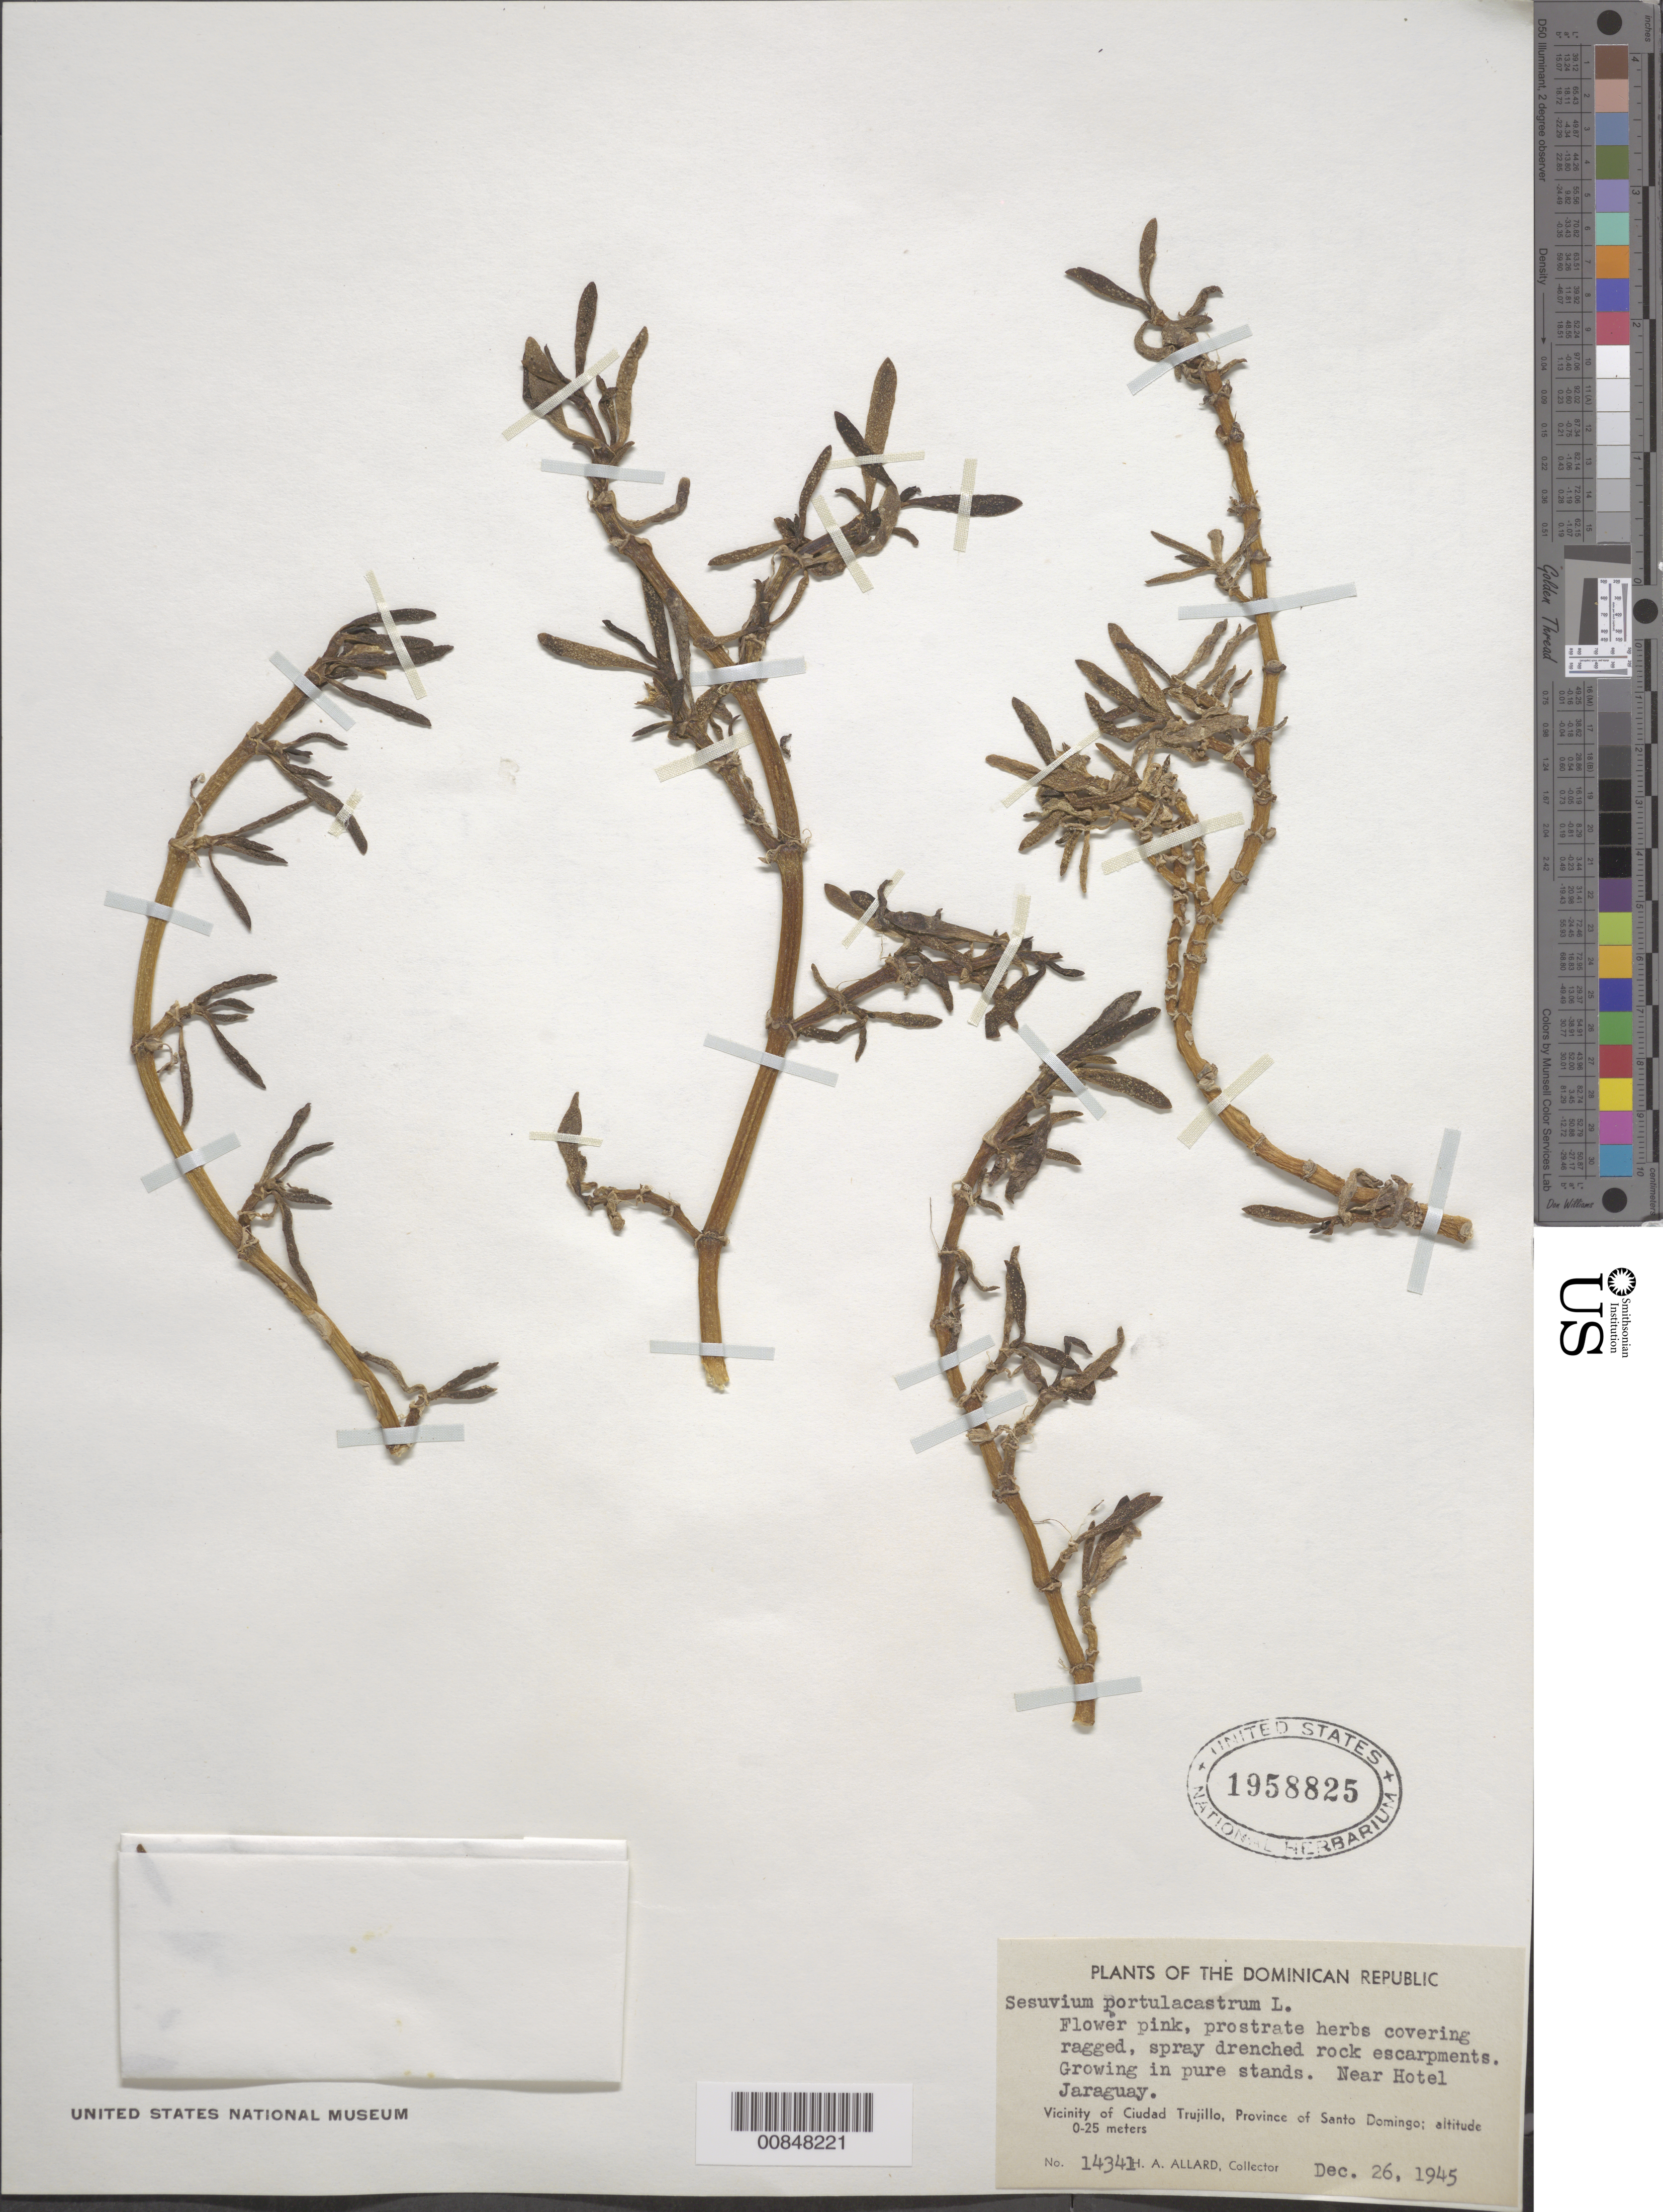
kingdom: Plantae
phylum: Tracheophyta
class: Magnoliopsida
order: Caryophyllales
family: Aizoaceae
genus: Sesuvium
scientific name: Sesuvium portulacastrum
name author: (L.) L.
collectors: H. A. Allard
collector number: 14341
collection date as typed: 26 Dec 1945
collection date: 1945-12-26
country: Dominican Republic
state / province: Distrito Nacional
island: Hispaniola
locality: Vicinity of Ciudad Trujillo, Province of Santo Domingo (obsolete). Near Hotel Jaraguay.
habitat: Covering ragged, spray drenched rock escarpments. Growing in pure stands.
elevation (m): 0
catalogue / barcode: US 1958825